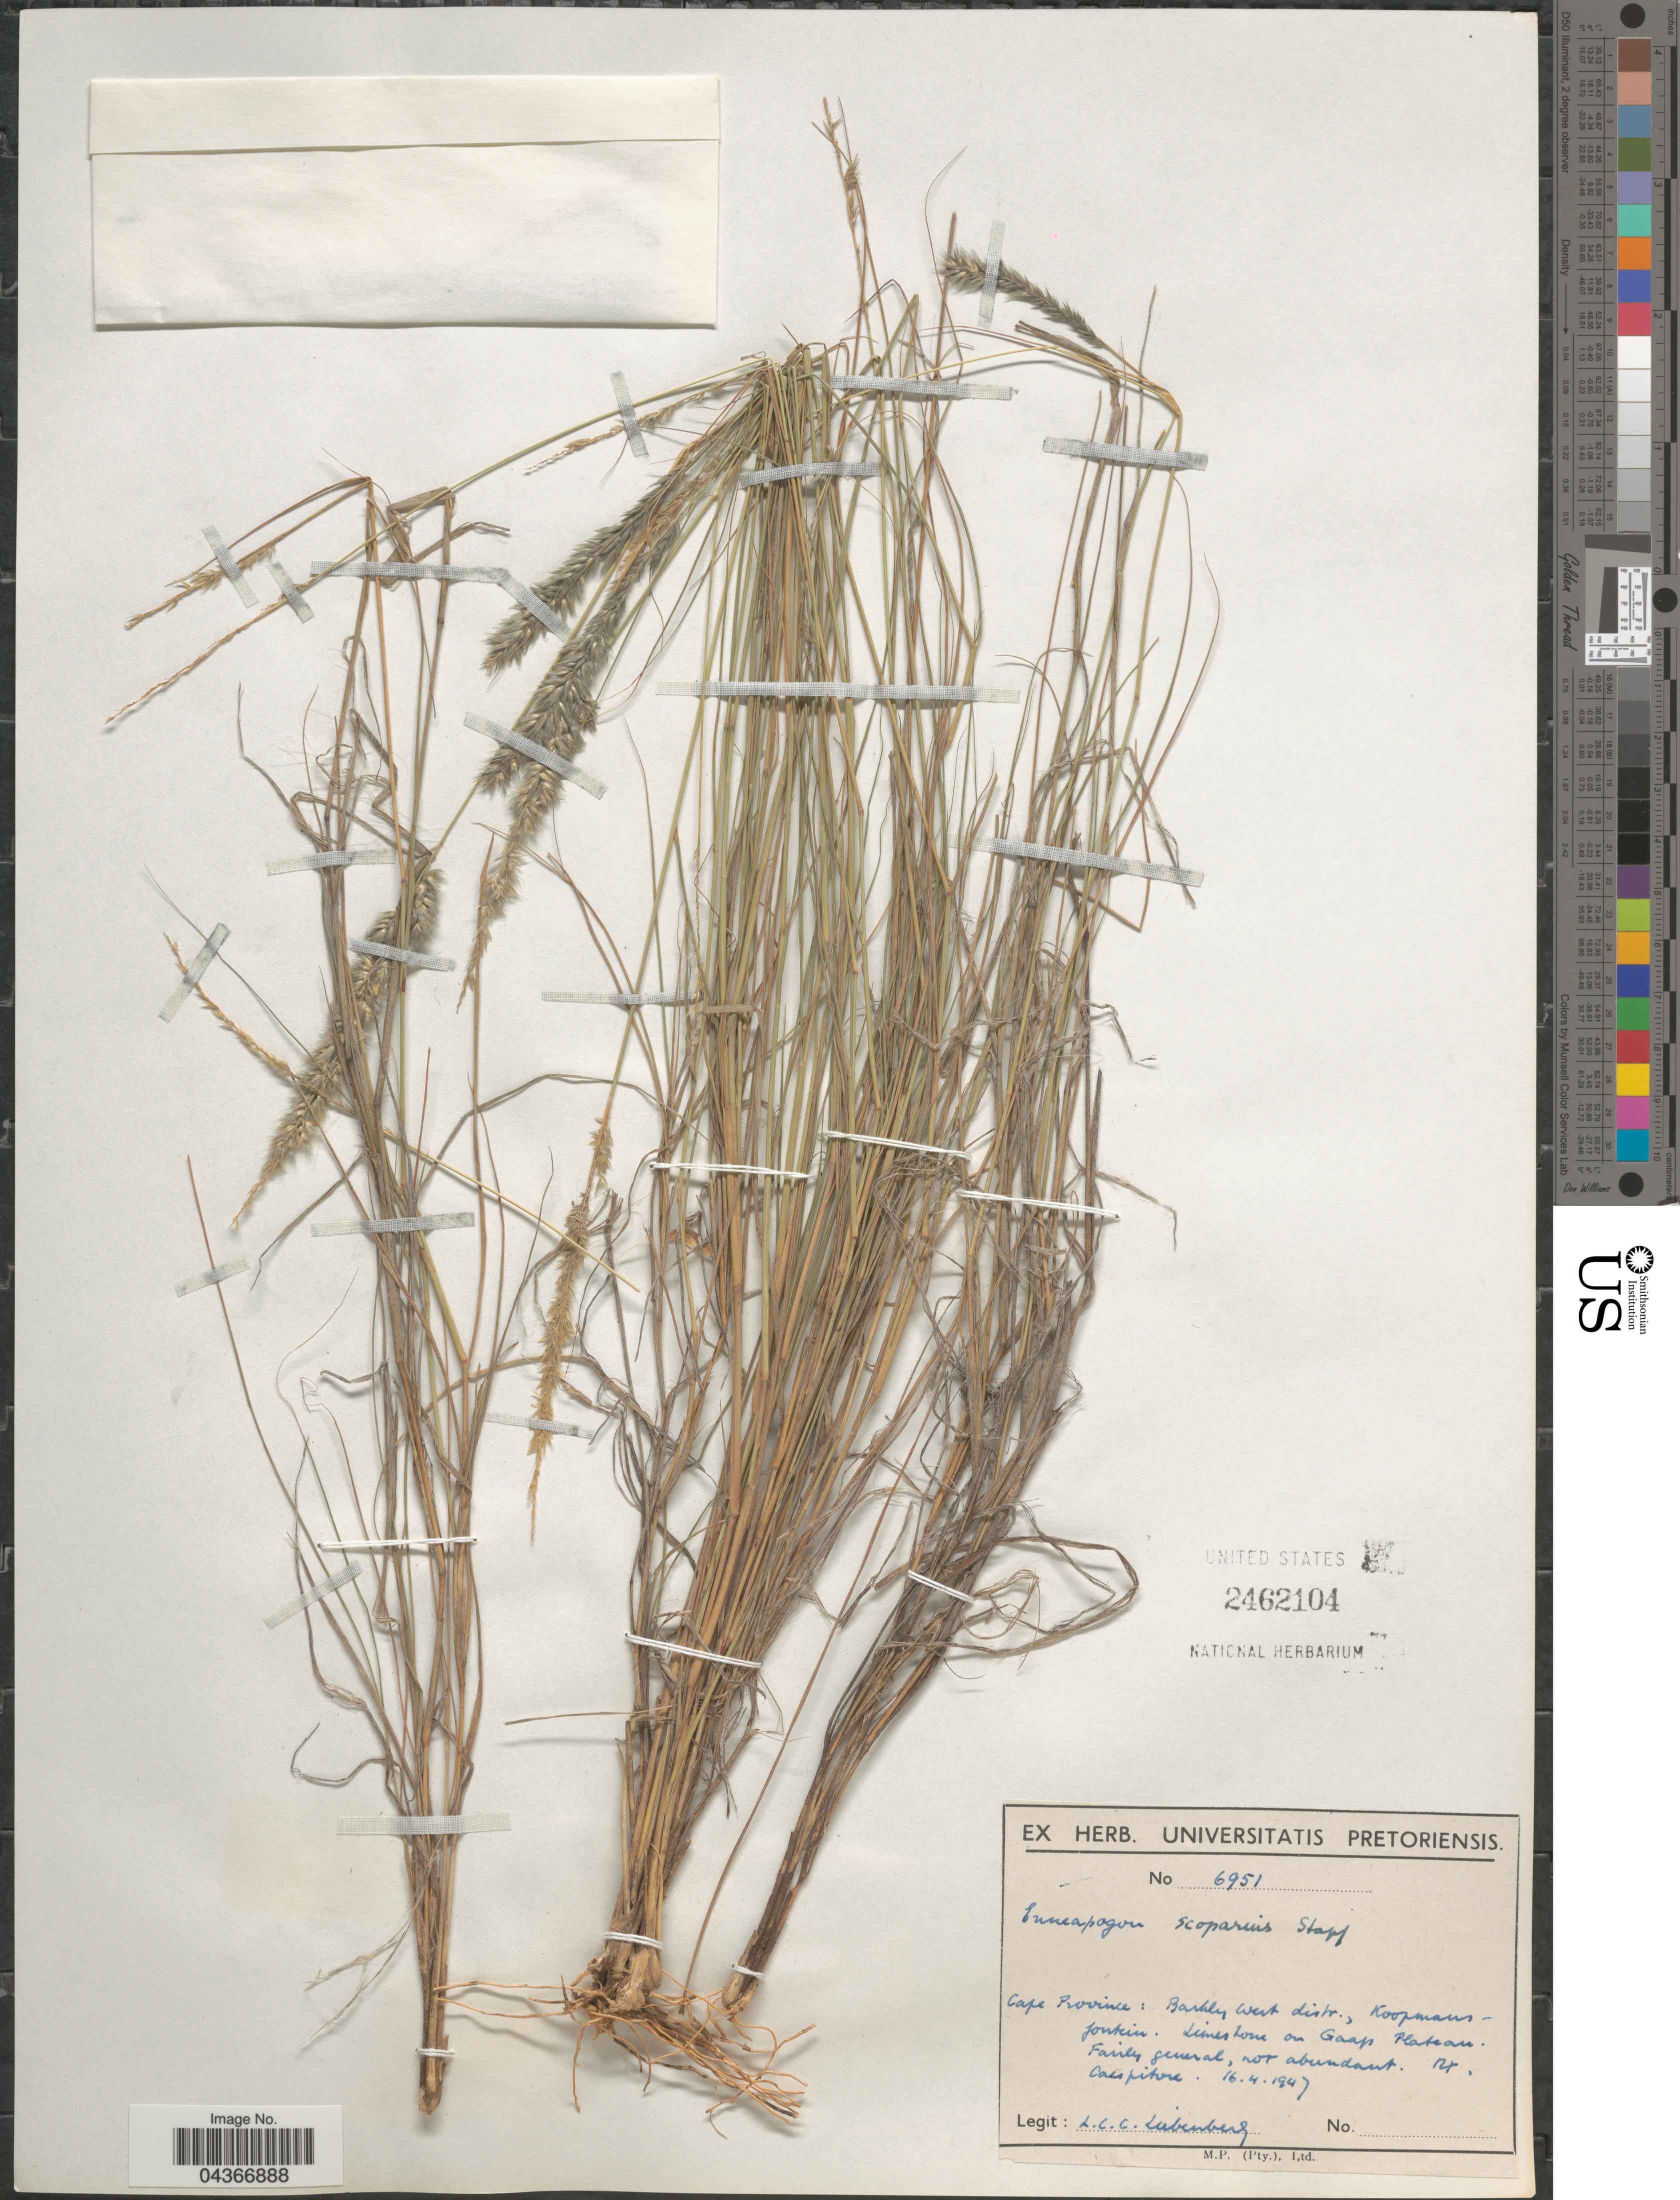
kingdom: Plantae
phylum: Tracheophyta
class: Liliopsida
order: Poales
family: Poaceae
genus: Enneapogon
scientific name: Enneapogon scoparius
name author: Stapf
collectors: L. Liebenberg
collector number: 6951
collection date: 1947-04-16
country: South Africa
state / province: Northern Cape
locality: Barkley West distr., Koopmansfontein. Limestone on Gaap Plateau.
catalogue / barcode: US 2462104